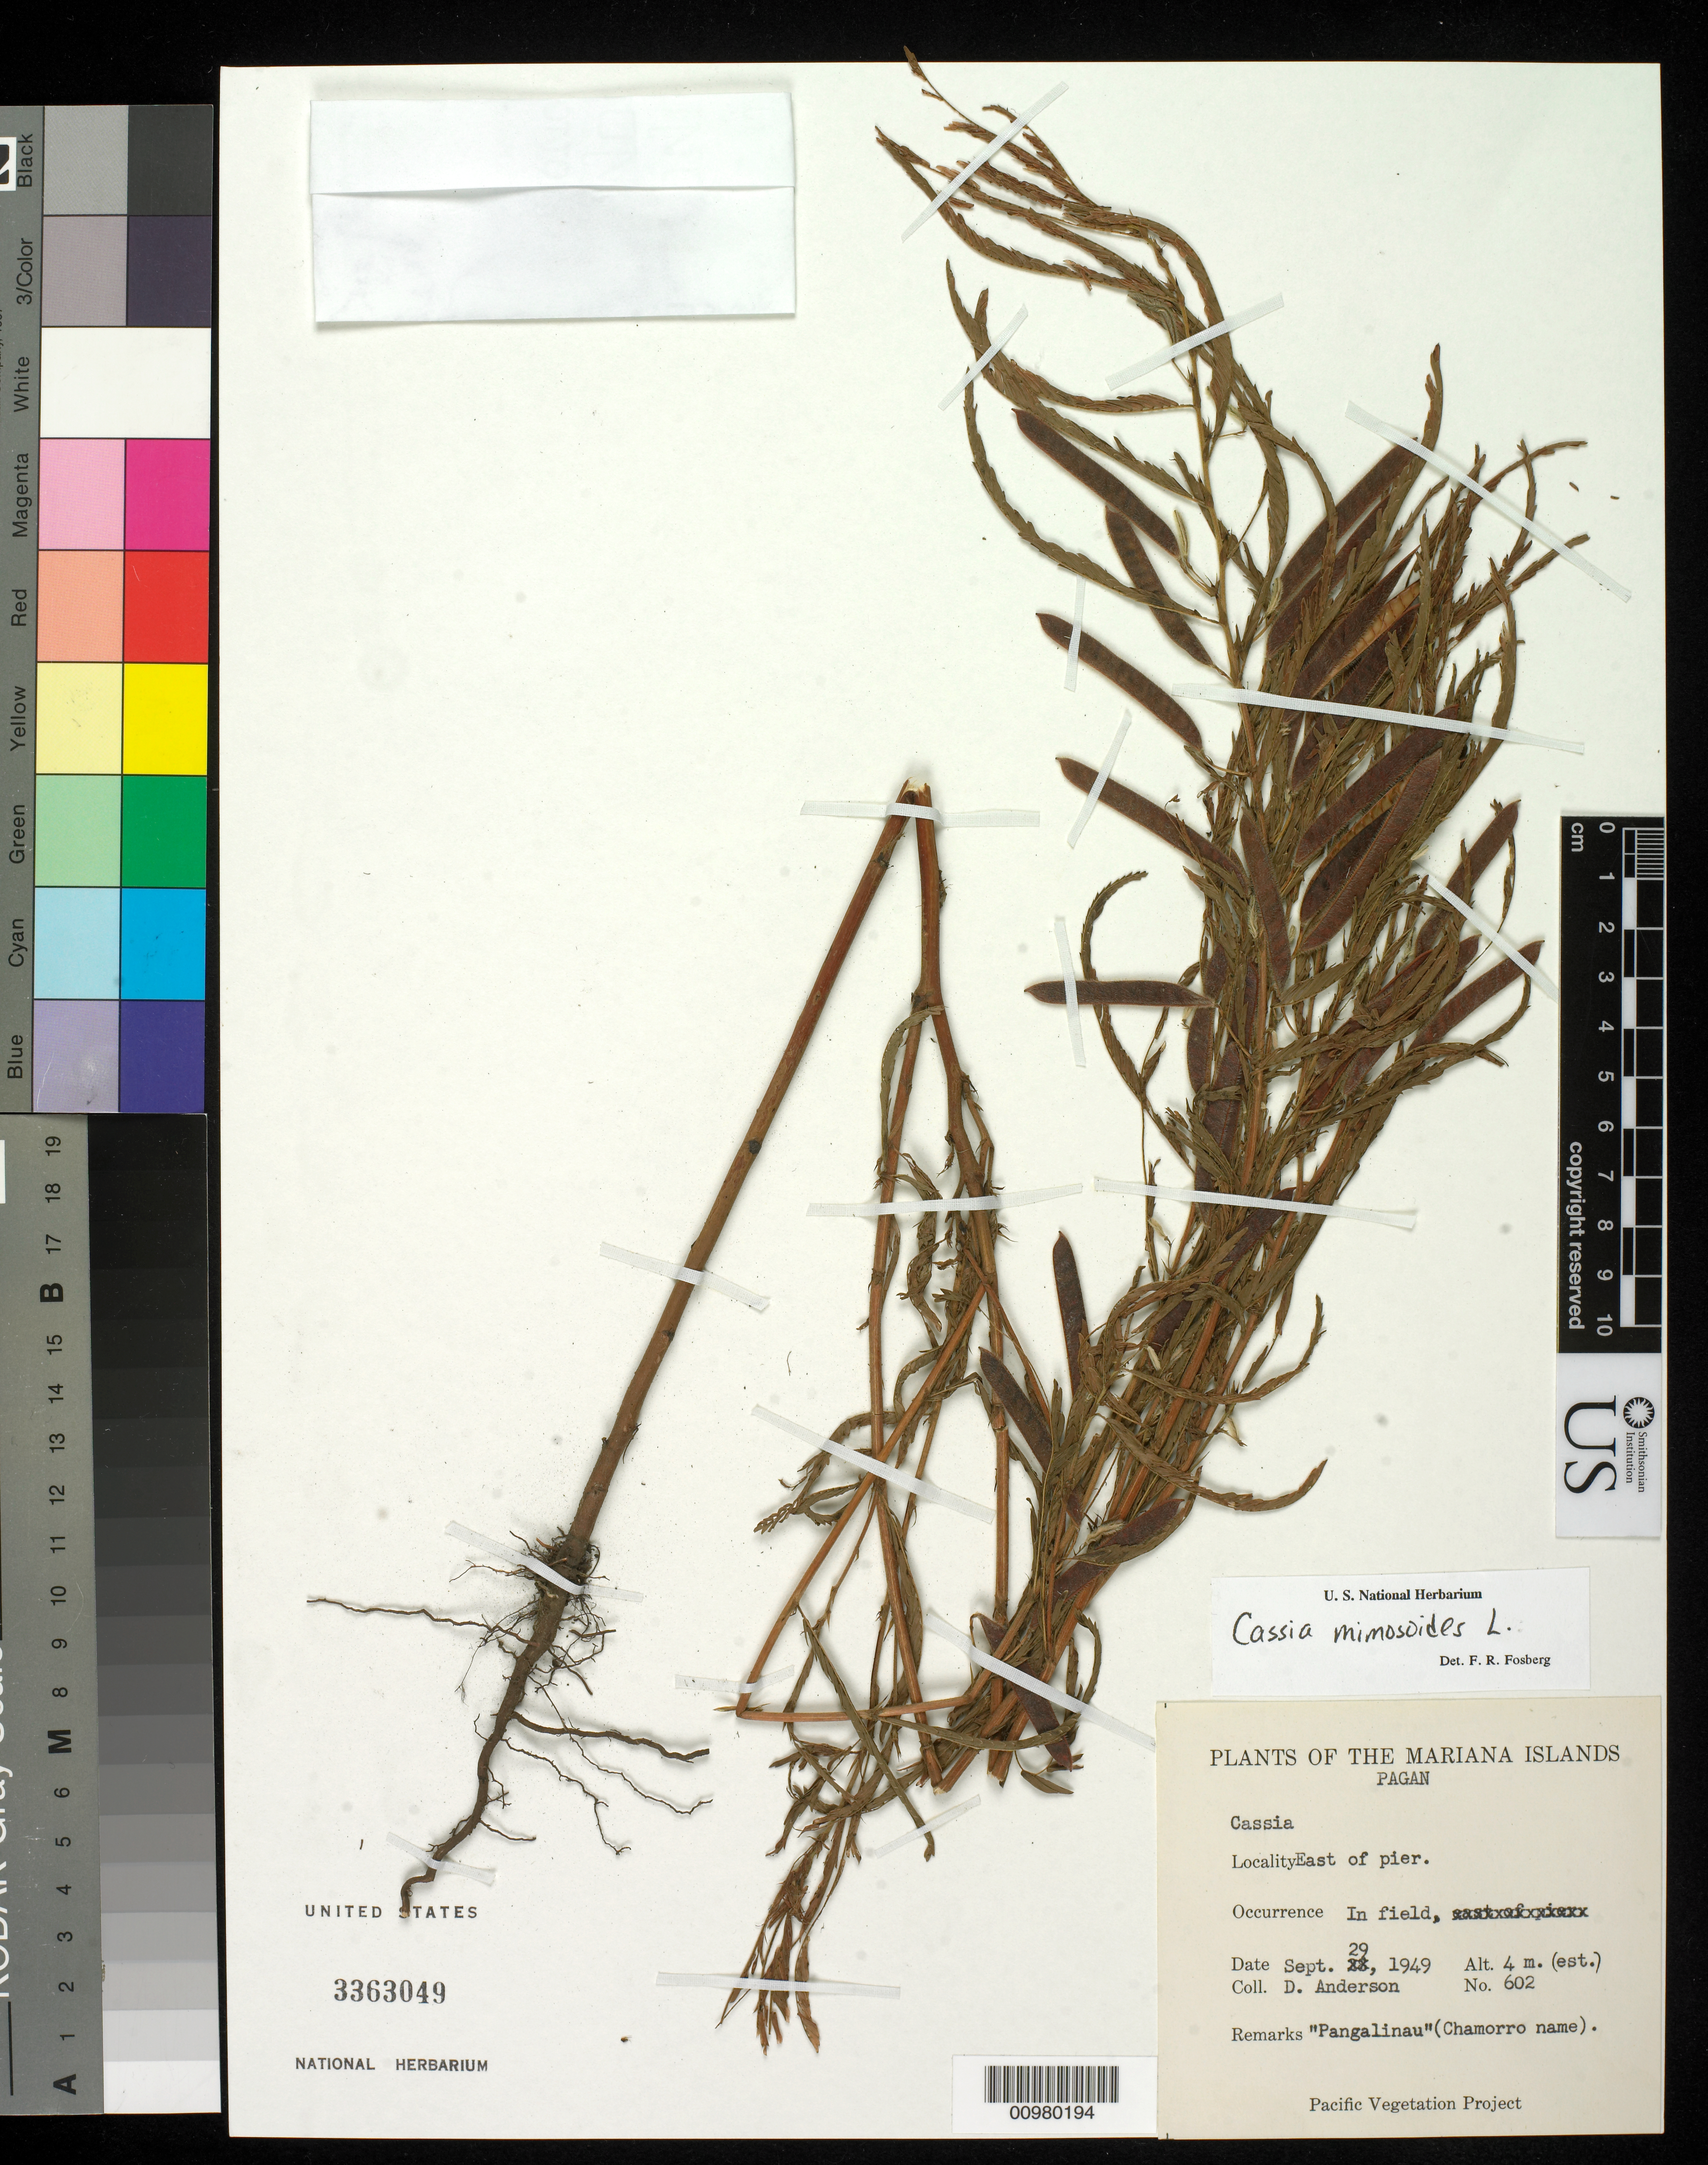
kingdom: Plantae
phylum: Tracheophyta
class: Magnoliopsida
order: Fabales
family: Fabaceae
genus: Chamaecrista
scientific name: Chamaecrista mimosoides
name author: (L.) Greene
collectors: D. Anderson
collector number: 602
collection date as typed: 29 Sep 1949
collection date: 1949-09-29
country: Northern Mariana Islands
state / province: Northern Islands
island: Pagan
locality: East of pier.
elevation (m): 4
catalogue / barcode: US 3363049